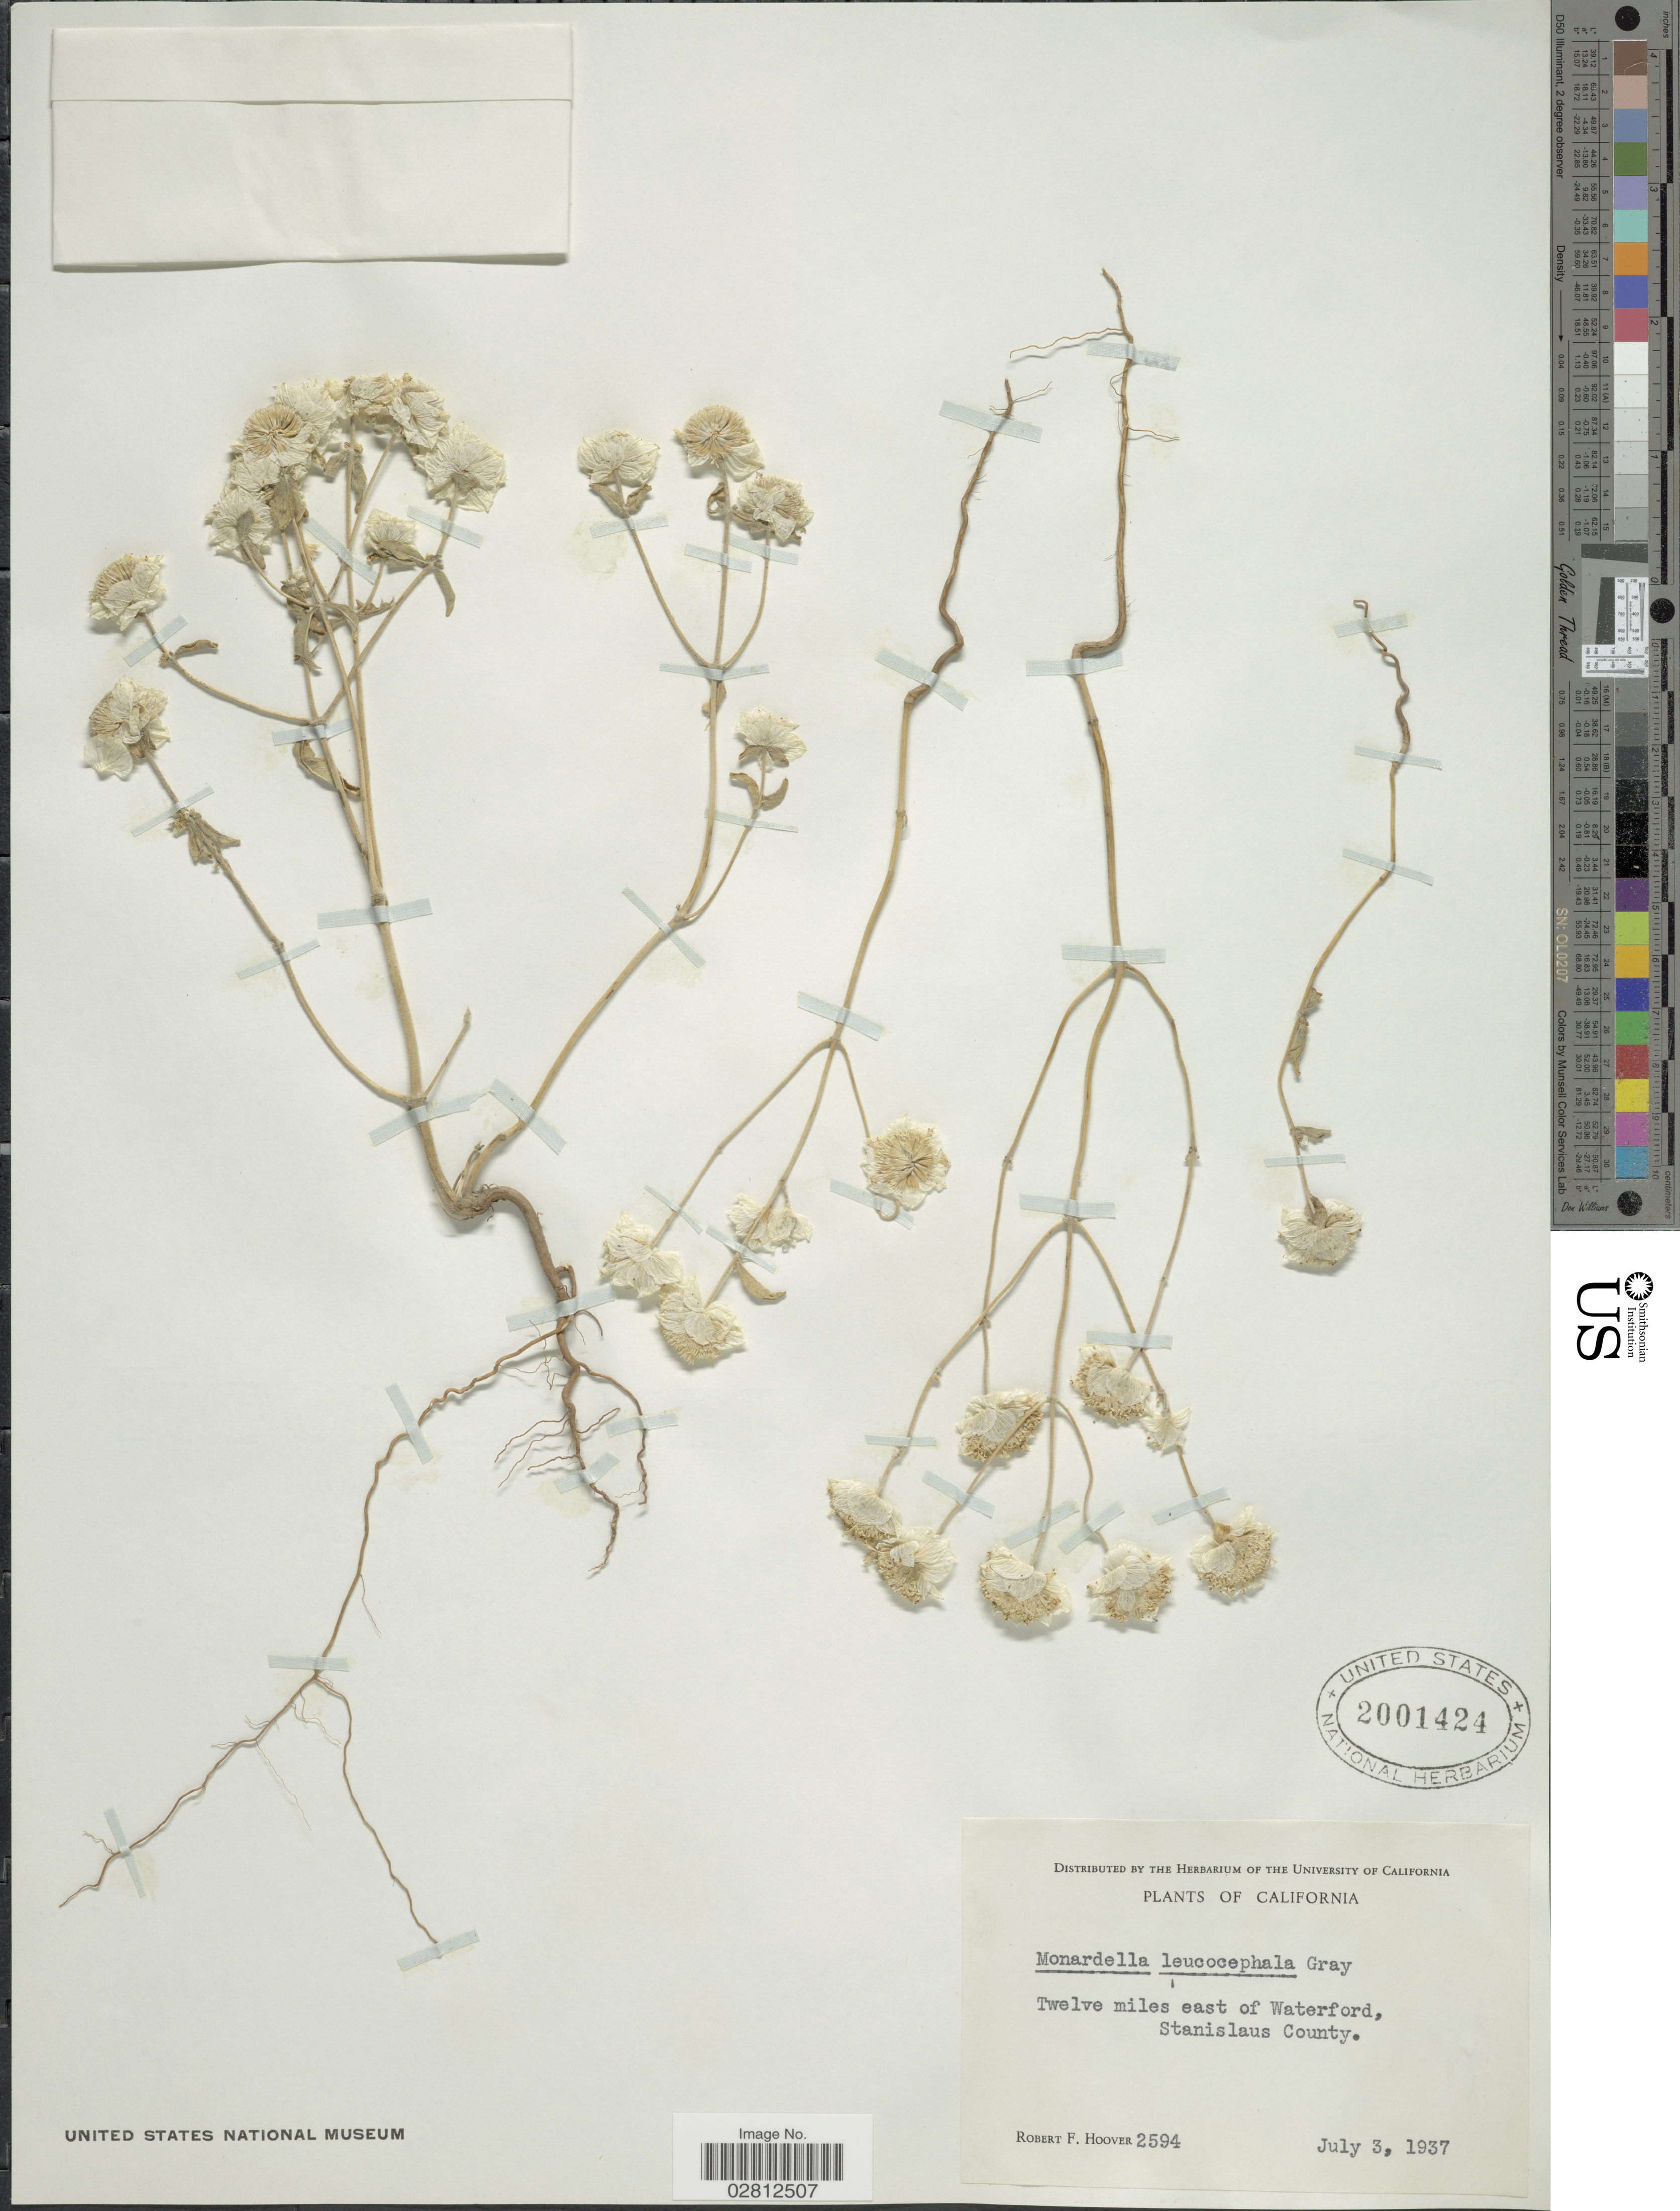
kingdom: Plantae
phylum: Tracheophyta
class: Magnoliopsida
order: Lamiales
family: Lamiaceae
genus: Monardella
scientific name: Monardella leucocephala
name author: A. Gray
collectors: R. F. Hoover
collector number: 2594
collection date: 1937-07-03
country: United States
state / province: California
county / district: Stanislaus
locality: Twelve miles east of Waterford, Stanislaus County.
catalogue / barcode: US 2001424